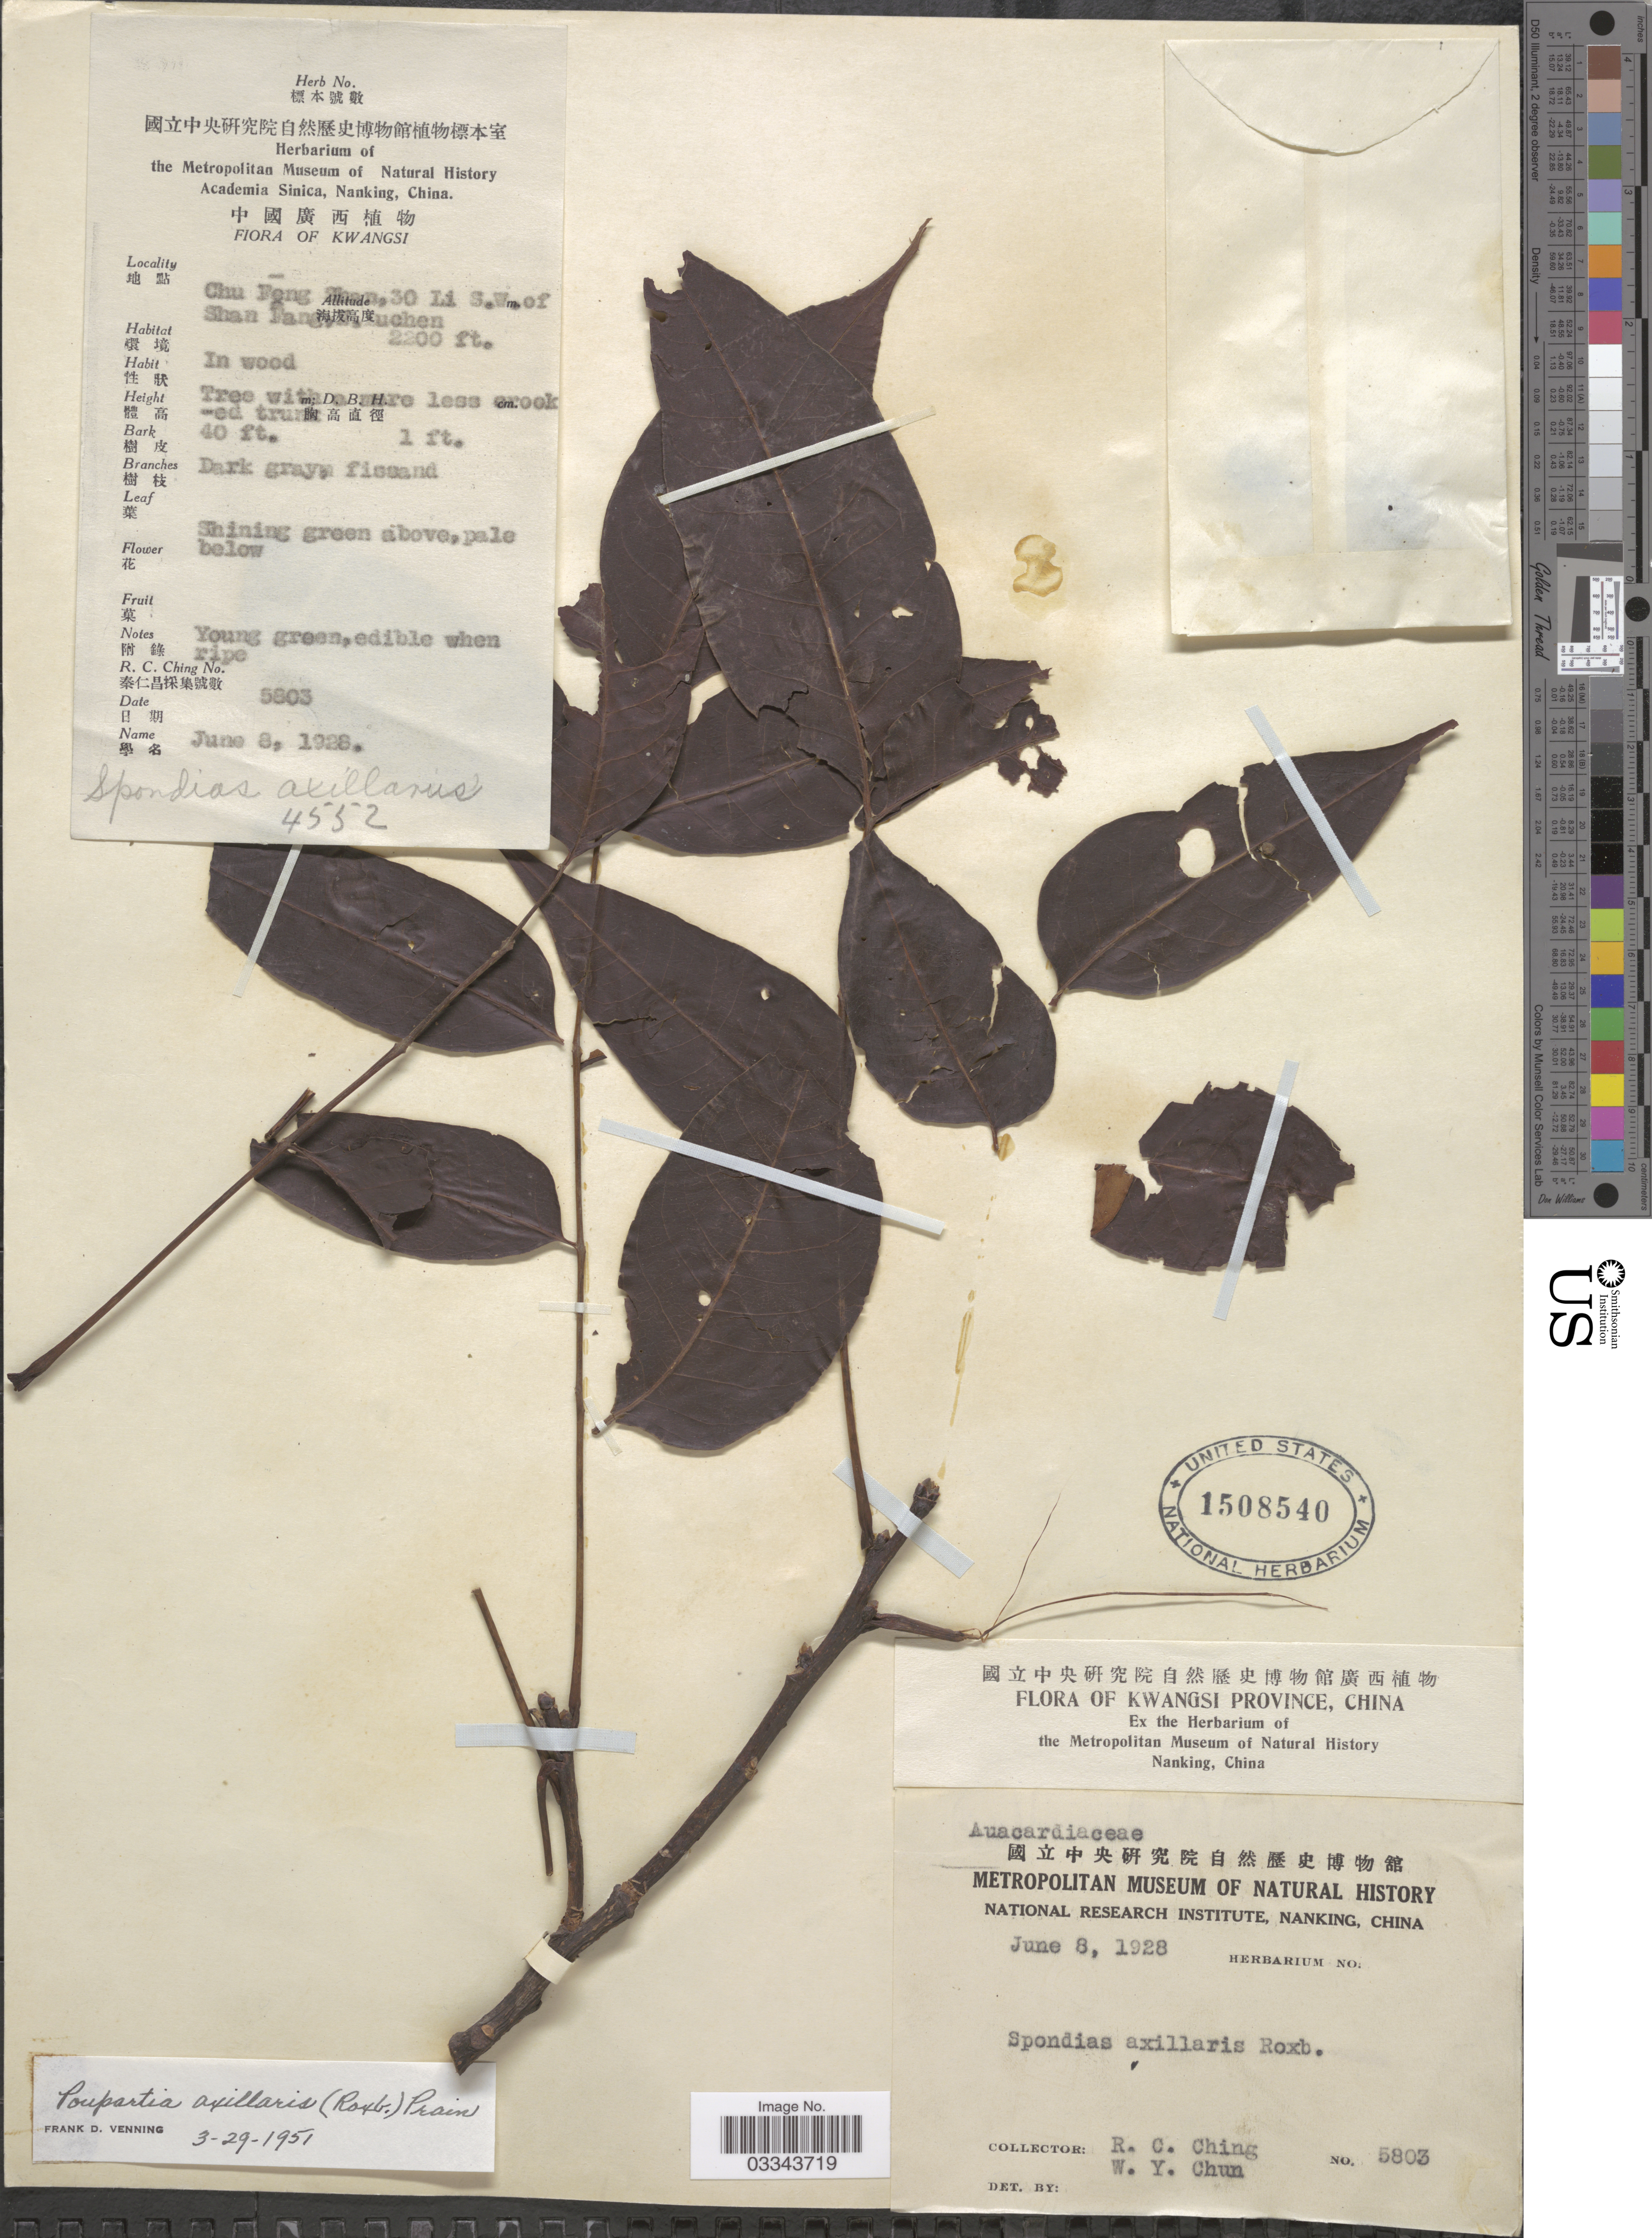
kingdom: Plantae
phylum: Tracheophyta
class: Magnoliopsida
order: Sapindales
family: Anacardiaceae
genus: Choerospondias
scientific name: Choerospondias axillaris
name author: (Roxb.) B.L. Burtt & A.W. Hill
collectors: R. C. Ching & W. Y. Chun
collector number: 5803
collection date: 1928-06-08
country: China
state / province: Guangxi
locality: Kwangsi Province. Chu Feng Shan, 30 Li S.W. of Shan Fang [illegible text]uchen.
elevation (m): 671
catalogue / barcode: US 1508540